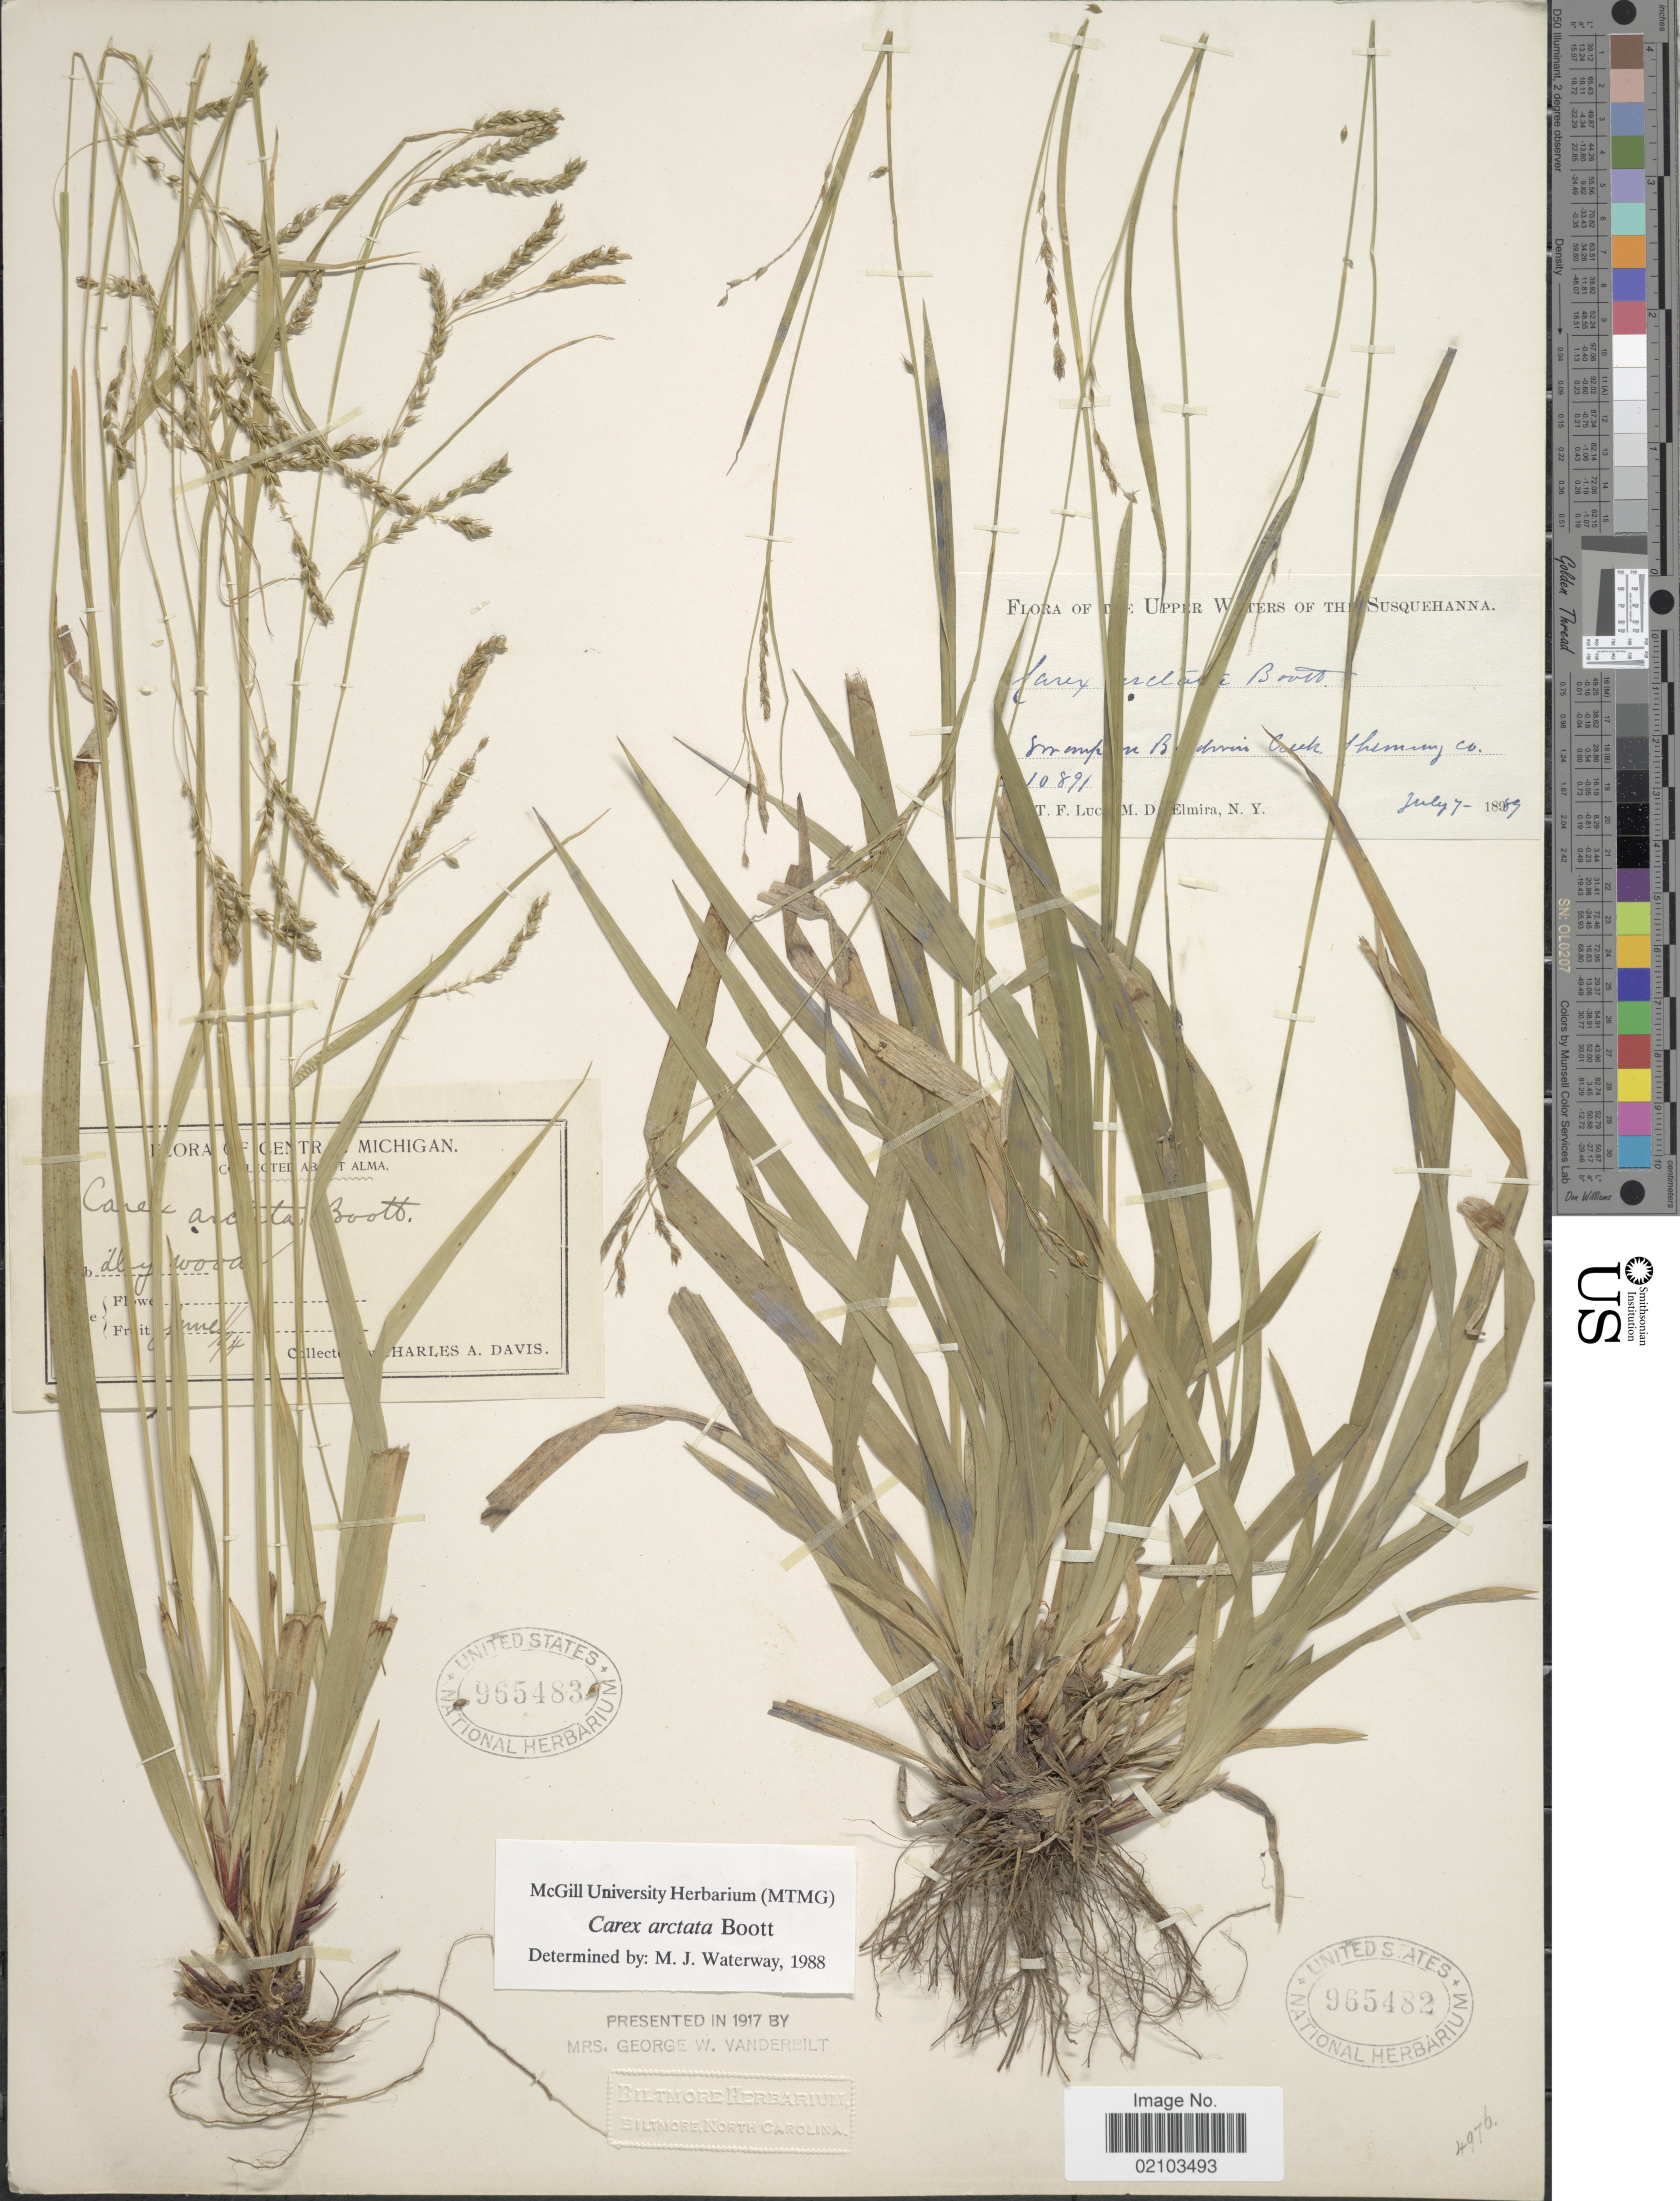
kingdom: Plantae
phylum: Tracheophyta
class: Liliopsida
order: Poales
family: Cyperaceae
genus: Carex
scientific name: Carex arctata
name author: Boott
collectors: C. Davis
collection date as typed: Transcribed d/m/y: 1/6/94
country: United States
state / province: Michigan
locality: Centr. Michigan, about Alma.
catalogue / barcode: US 965483